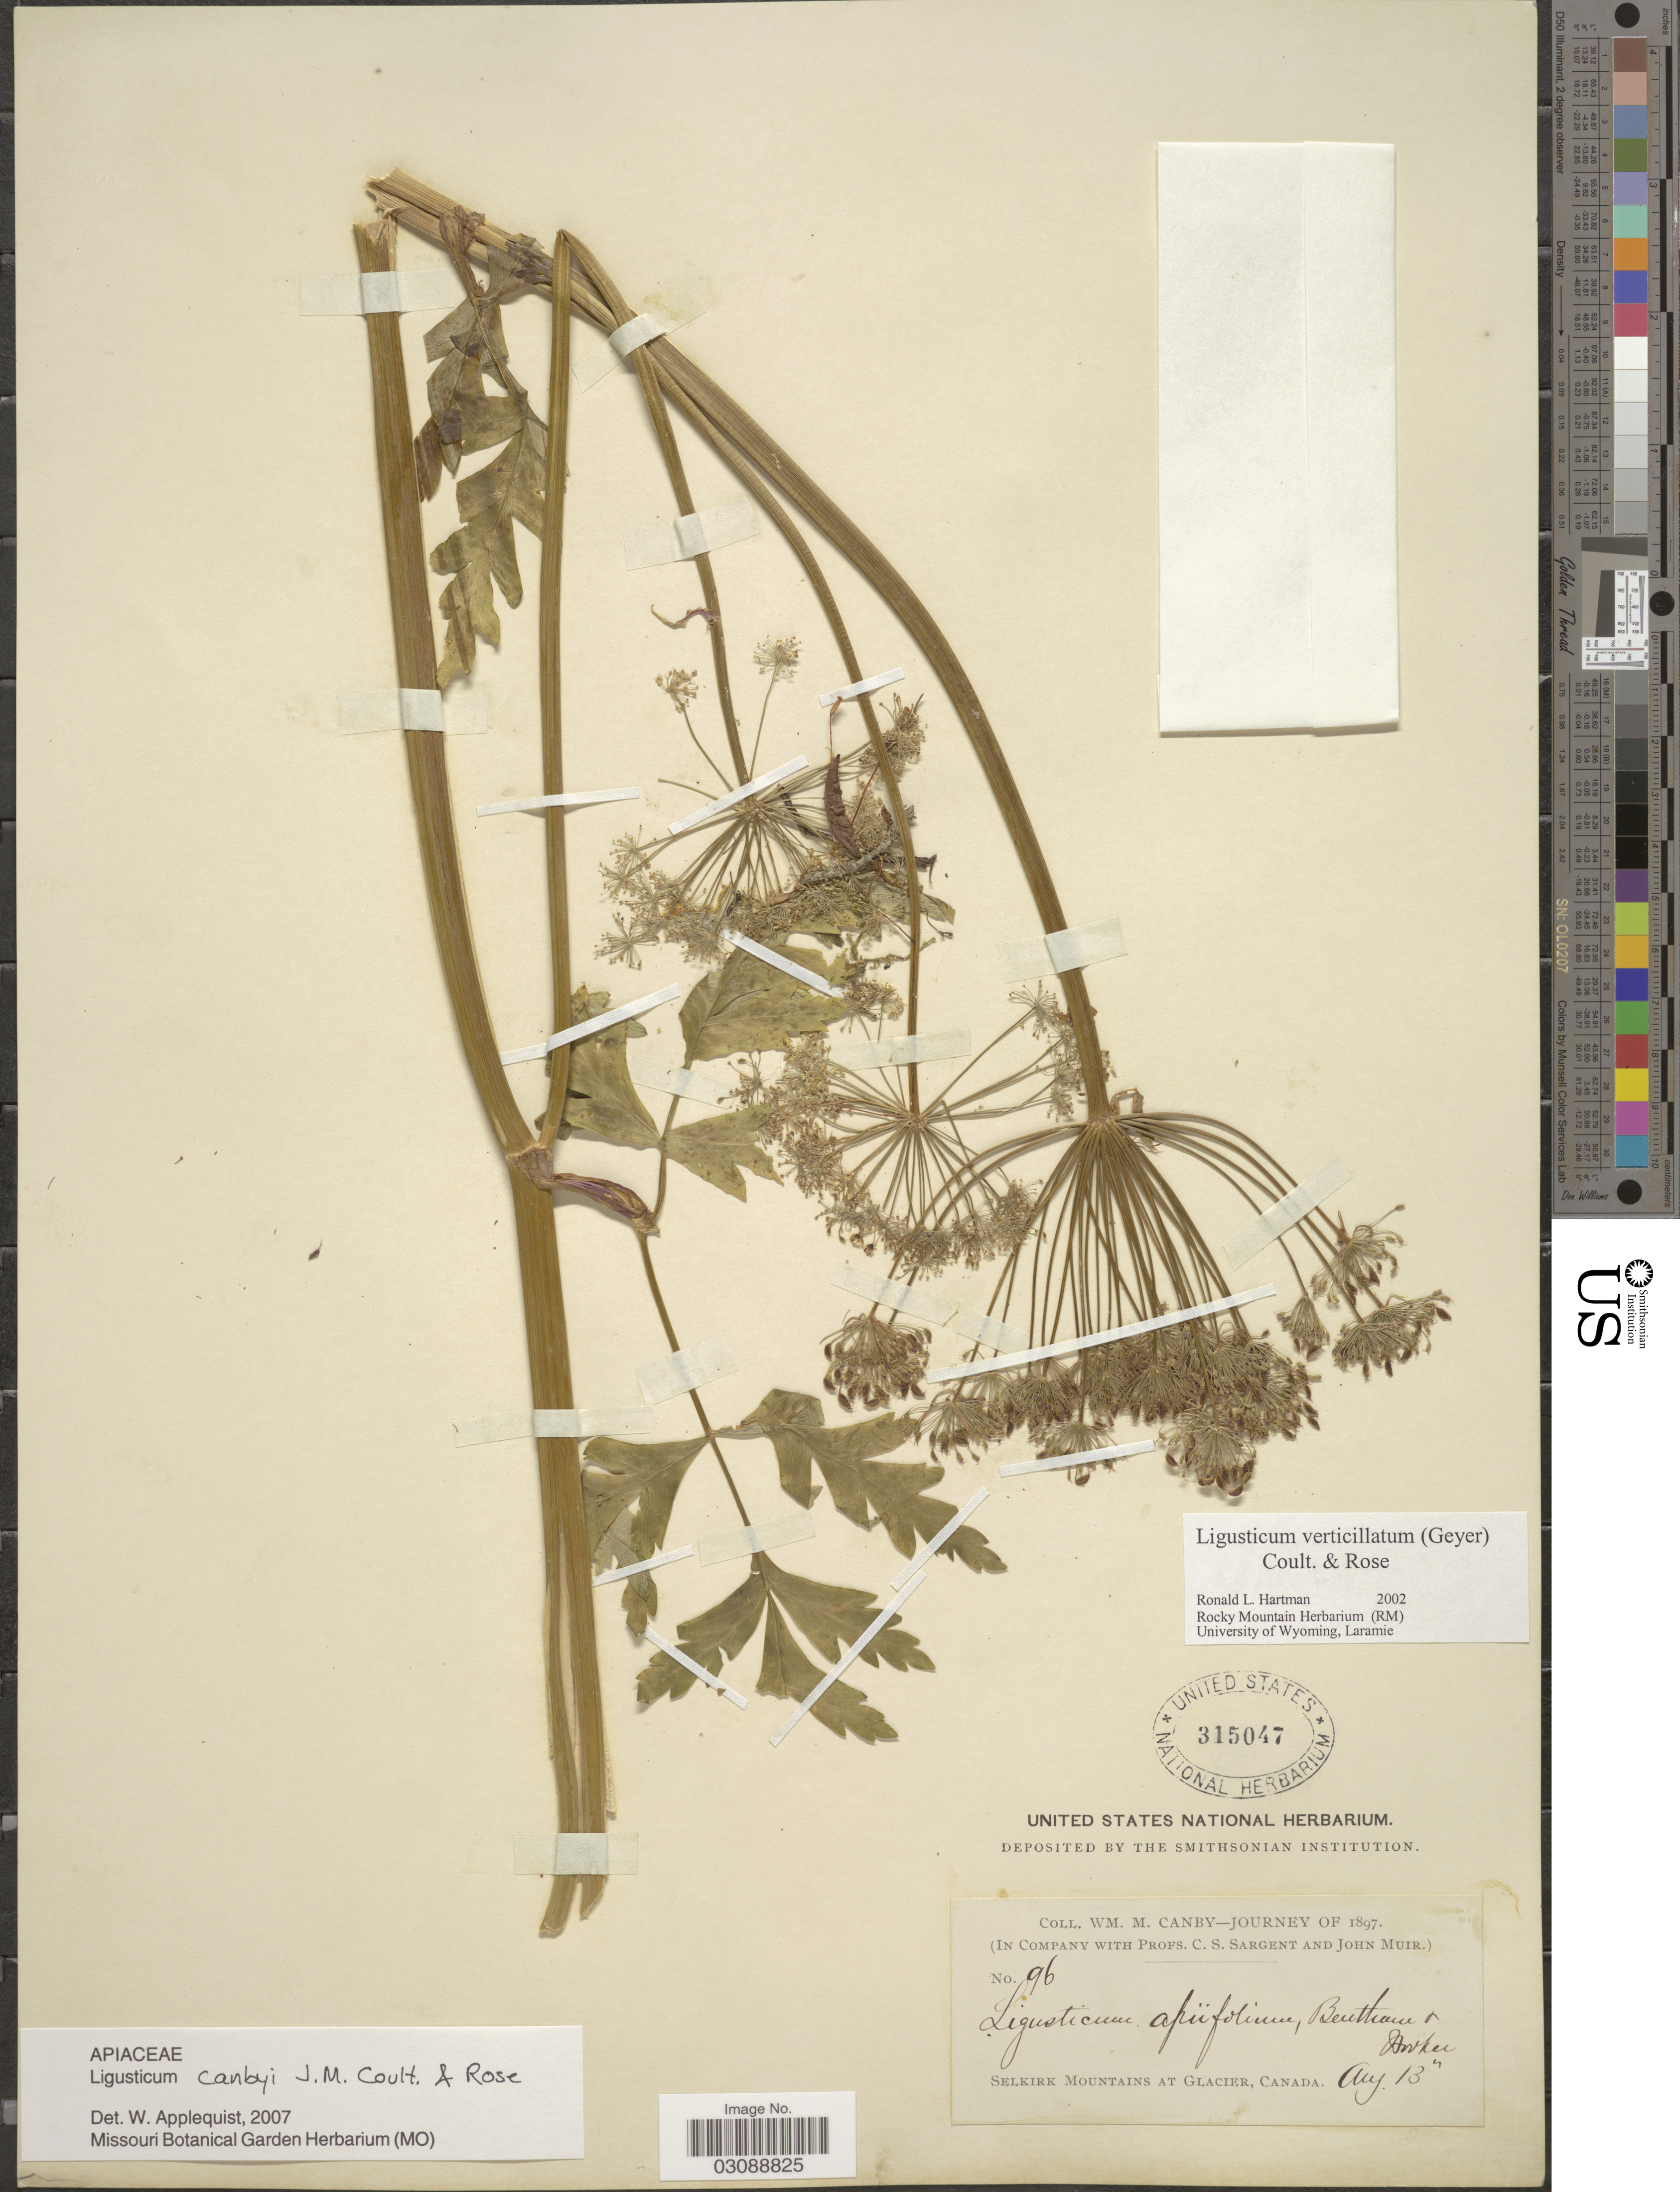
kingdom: Plantae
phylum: Tracheophyta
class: Magnoliopsida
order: Apiales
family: Apiaceae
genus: Ligusticum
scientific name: Ligusticum canbyi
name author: J.M. Coult. & Rose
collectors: W. M. Canby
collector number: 96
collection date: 1897-08-13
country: Canada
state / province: British Columbia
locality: Selkirk Mountains at Glacier.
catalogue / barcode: US 315047